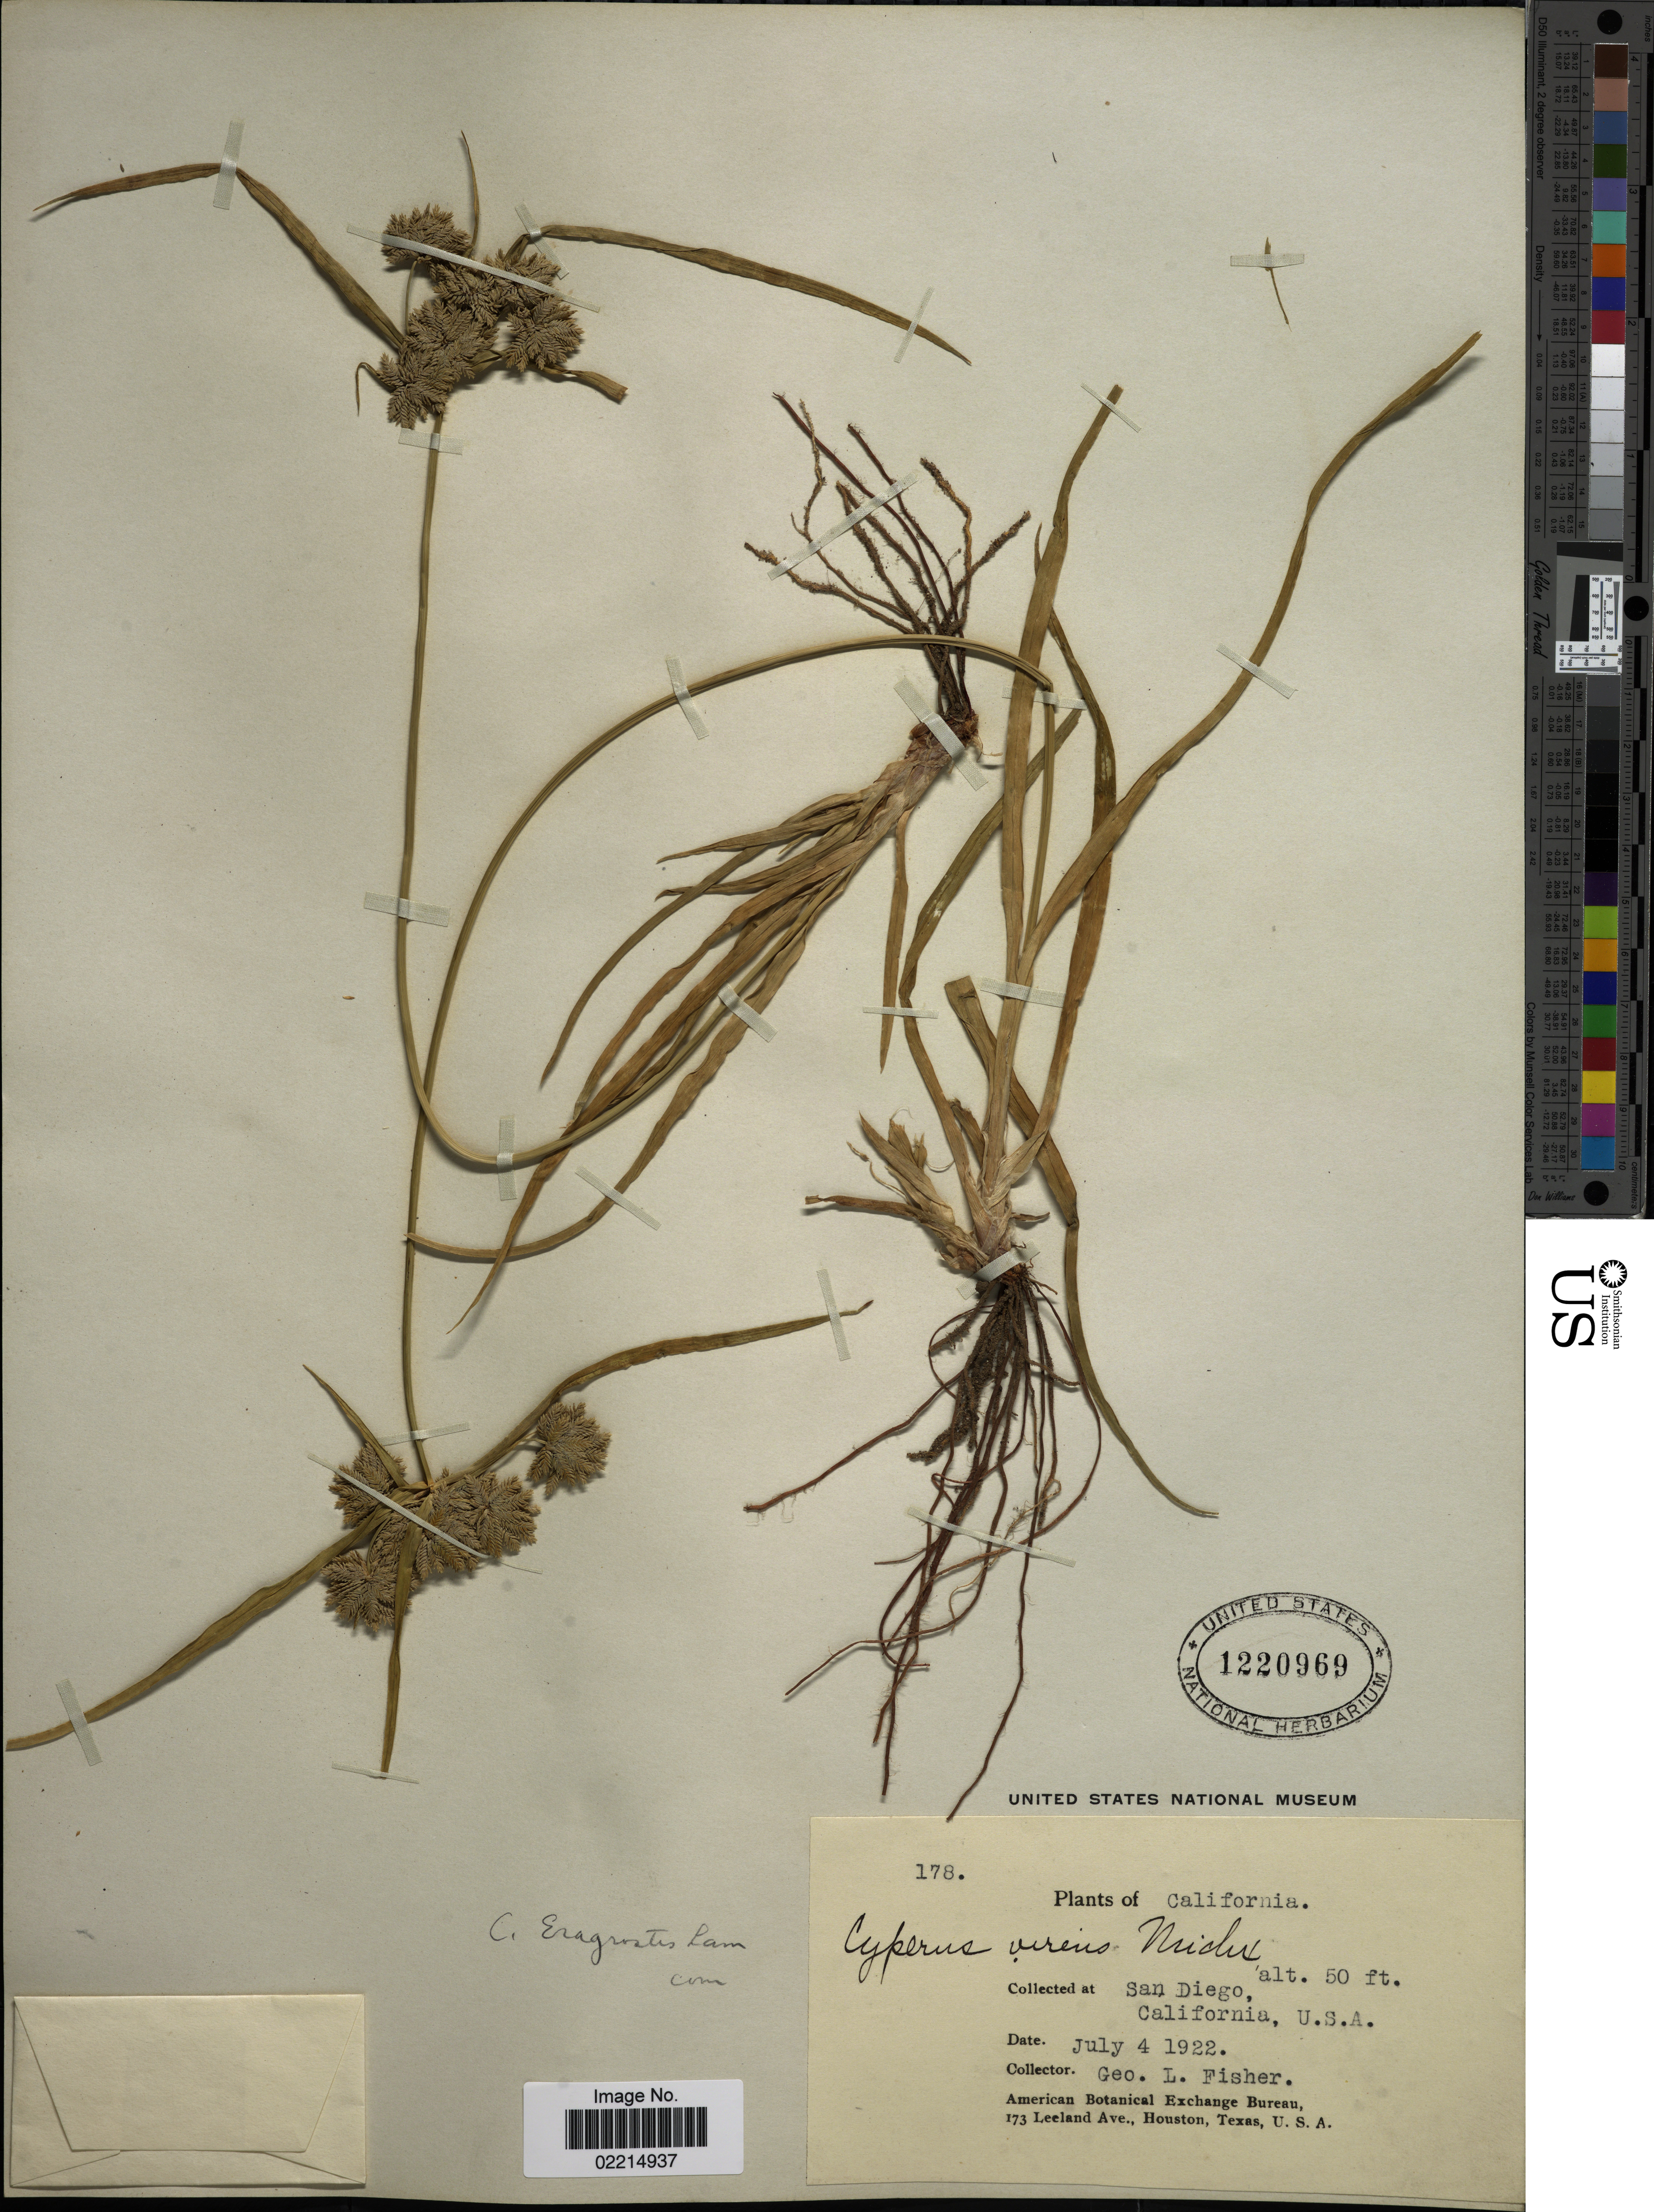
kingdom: Plantae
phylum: Tracheophyta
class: Liliopsida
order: Poales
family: Cyperaceae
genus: Cyperus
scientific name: Cyperus eragrostis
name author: Lam.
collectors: G. L. Fisher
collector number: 178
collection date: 1922-07-04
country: United States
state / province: California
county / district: San Diego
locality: San Diego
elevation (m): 15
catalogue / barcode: US 1220969